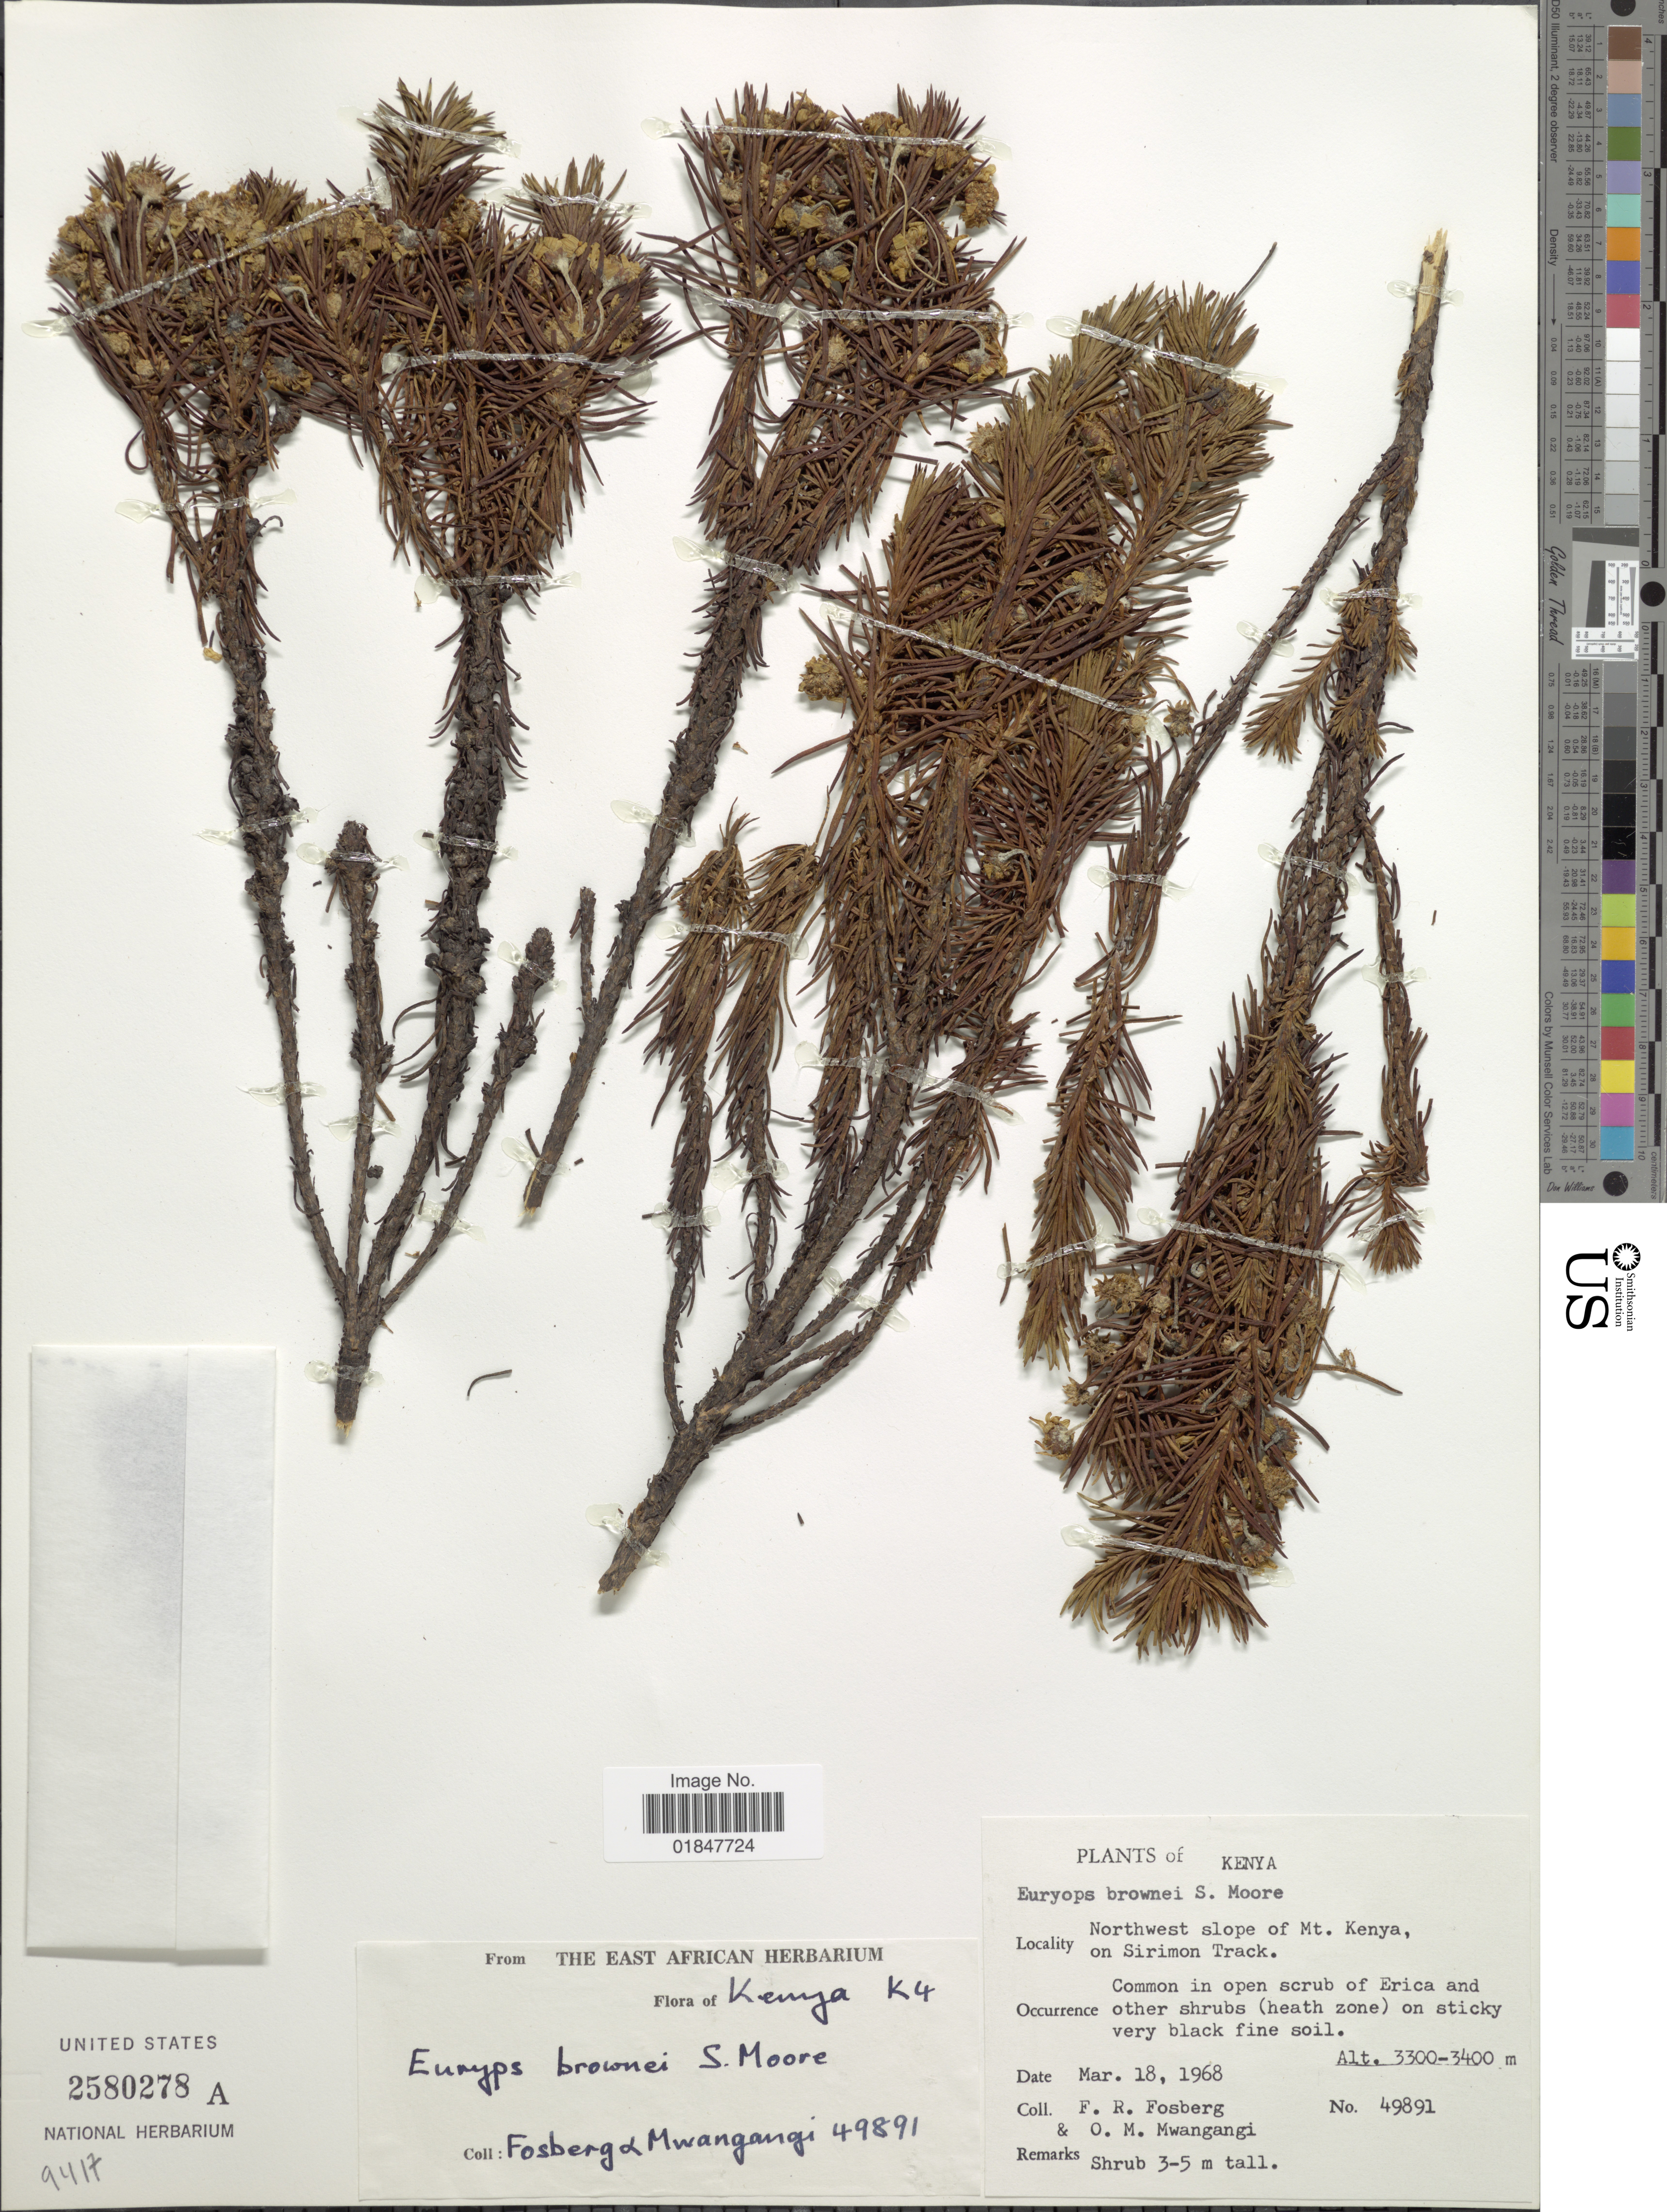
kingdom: Plantae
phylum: Tracheophyta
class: Magnoliopsida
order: Asterales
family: Asteraceae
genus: Euryops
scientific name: Euryops brownei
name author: S. Moore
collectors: F. R. Fosberg & O. M. Mwangangi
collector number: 49891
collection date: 1968-03-18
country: Kenya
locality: Northwest slope of Mt. Kenya on Sirimon Track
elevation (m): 3300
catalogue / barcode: US 2580278A